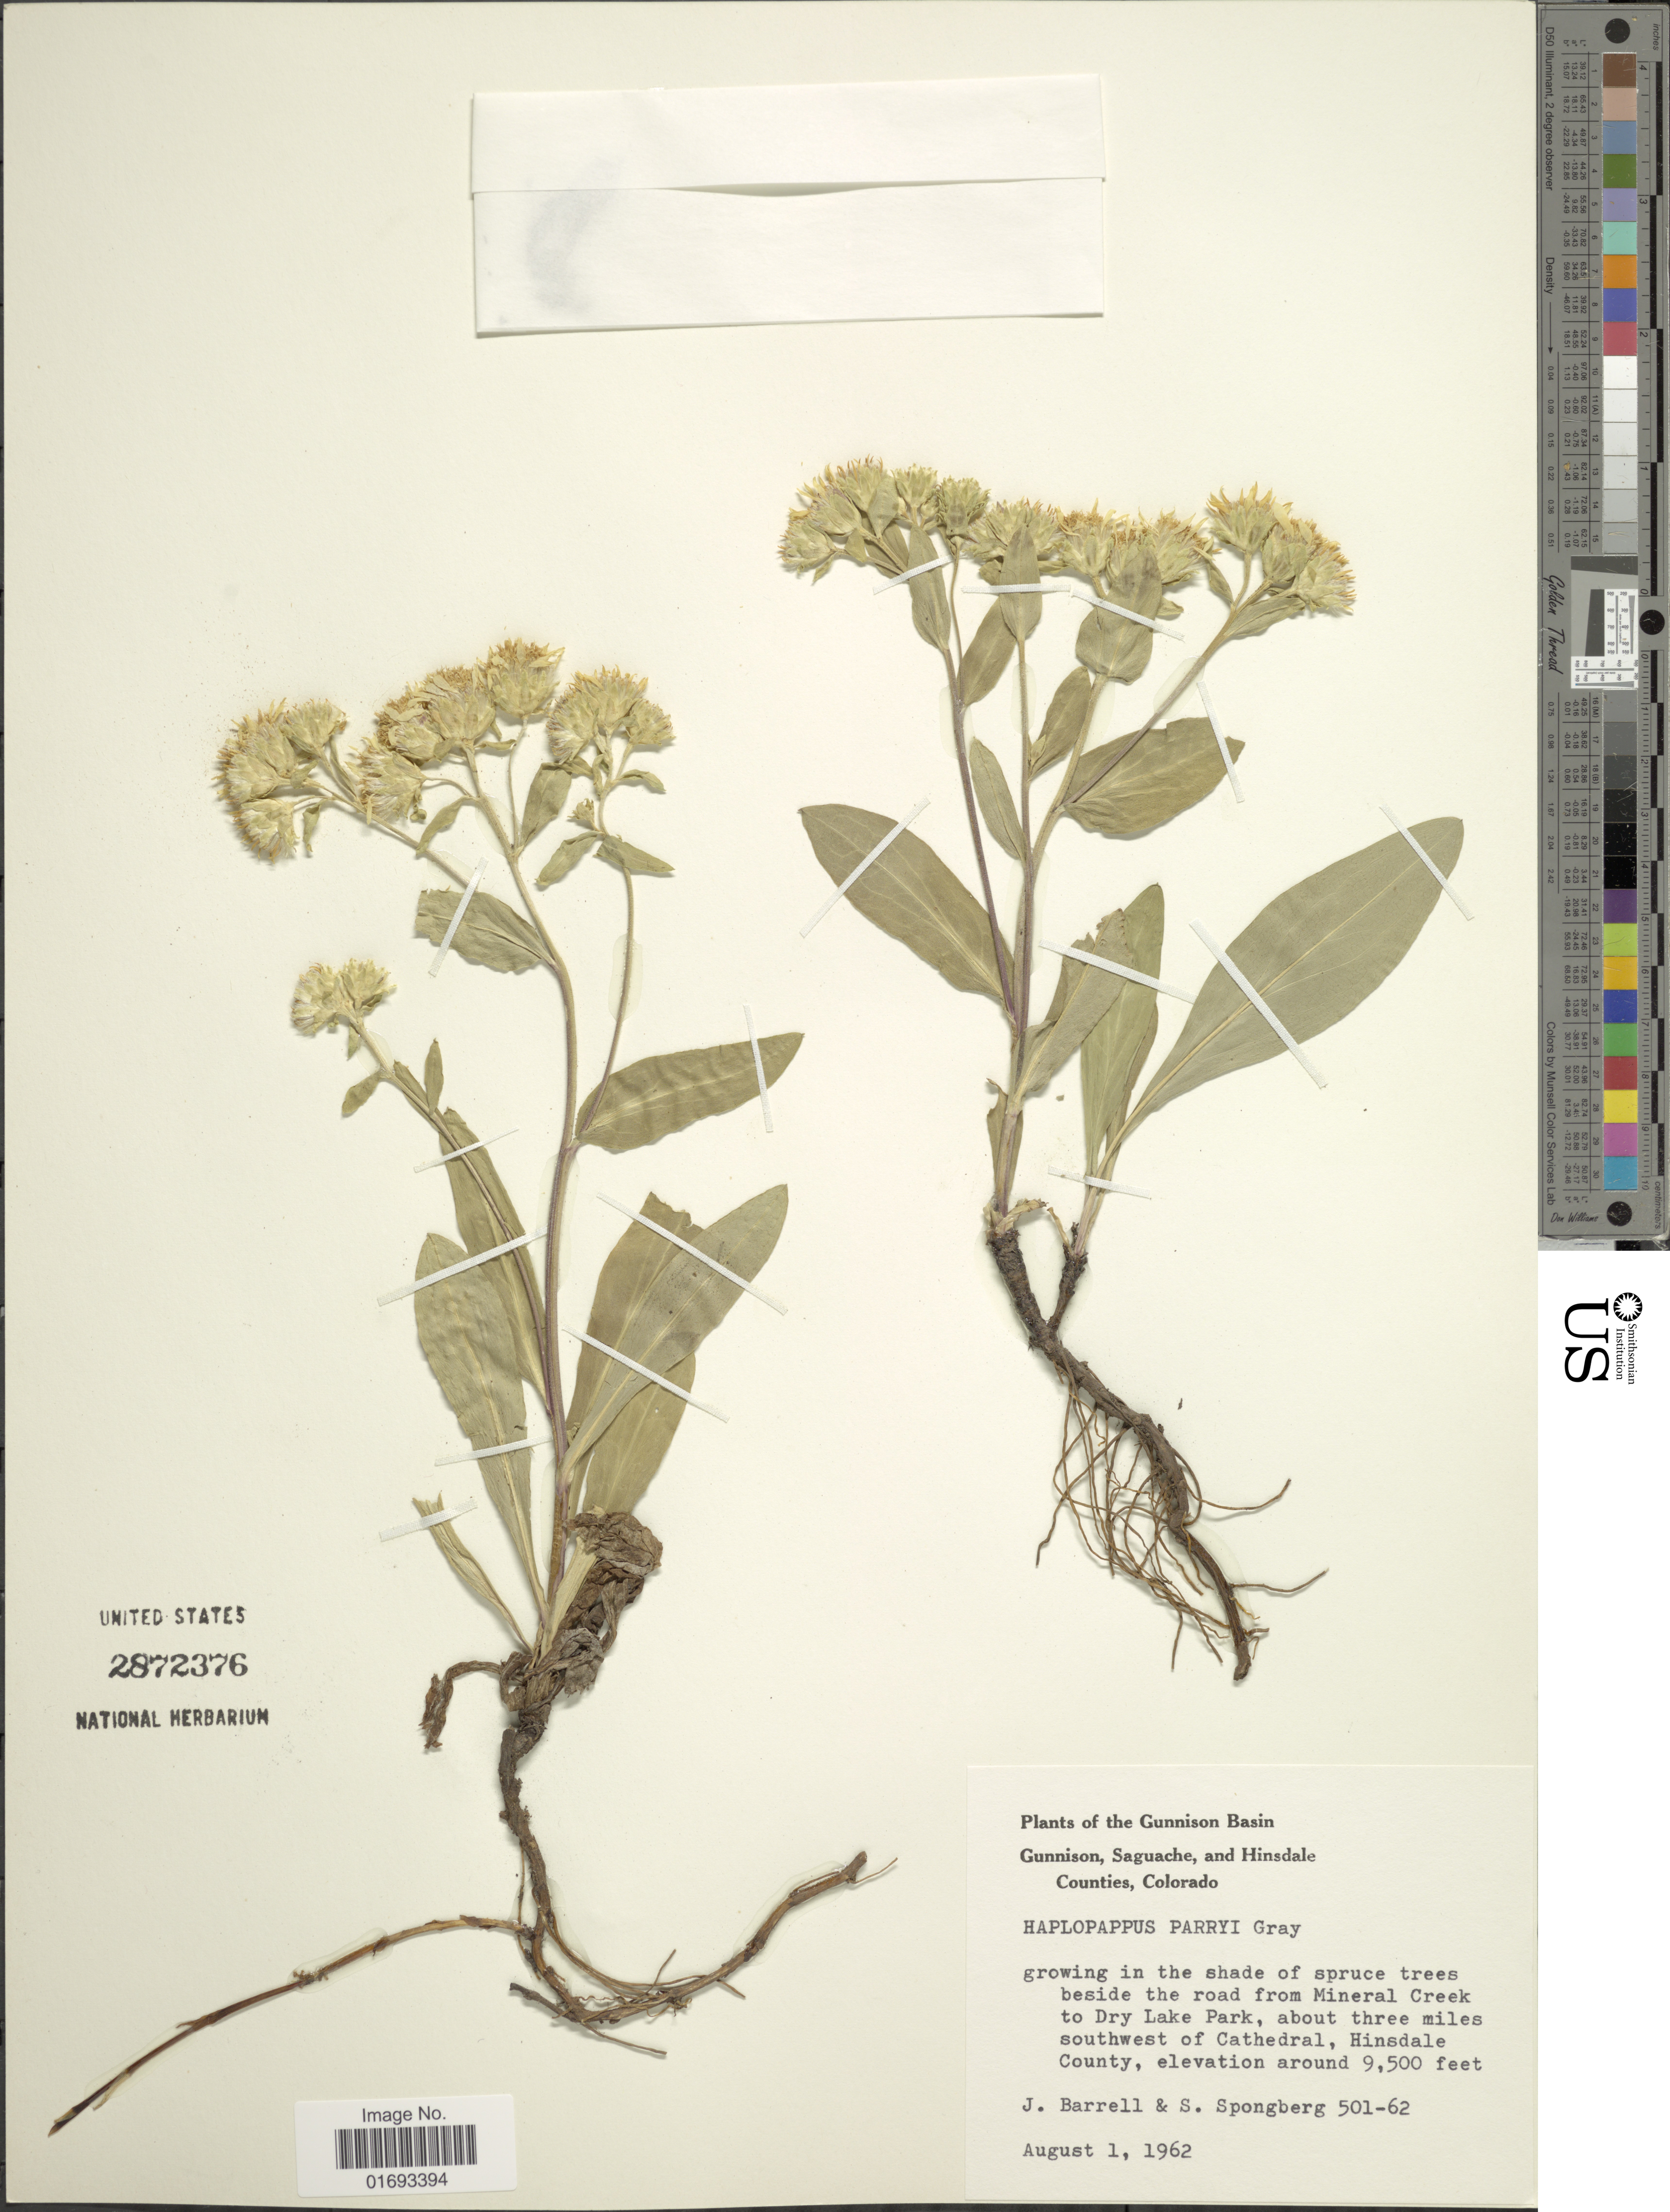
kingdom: Plantae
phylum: Tracheophyta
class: Magnoliopsida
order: Asterales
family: Asteraceae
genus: Oreochrysum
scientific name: Oreochrysum parryi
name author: (A. Gray) Rydb.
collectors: J. Barrell & S. A.Spongberg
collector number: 501-62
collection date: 1962-08-01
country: United States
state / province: Colorado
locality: Gunnison Basin, Gunnison, Saguache, and Hinsdale Counties, growing in the middle of spruce trees beside the road from Mineral Creek to Dry Lake Park, about three miles southwest of Cathedral, Hinsdale County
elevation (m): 2896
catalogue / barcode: US 2872376